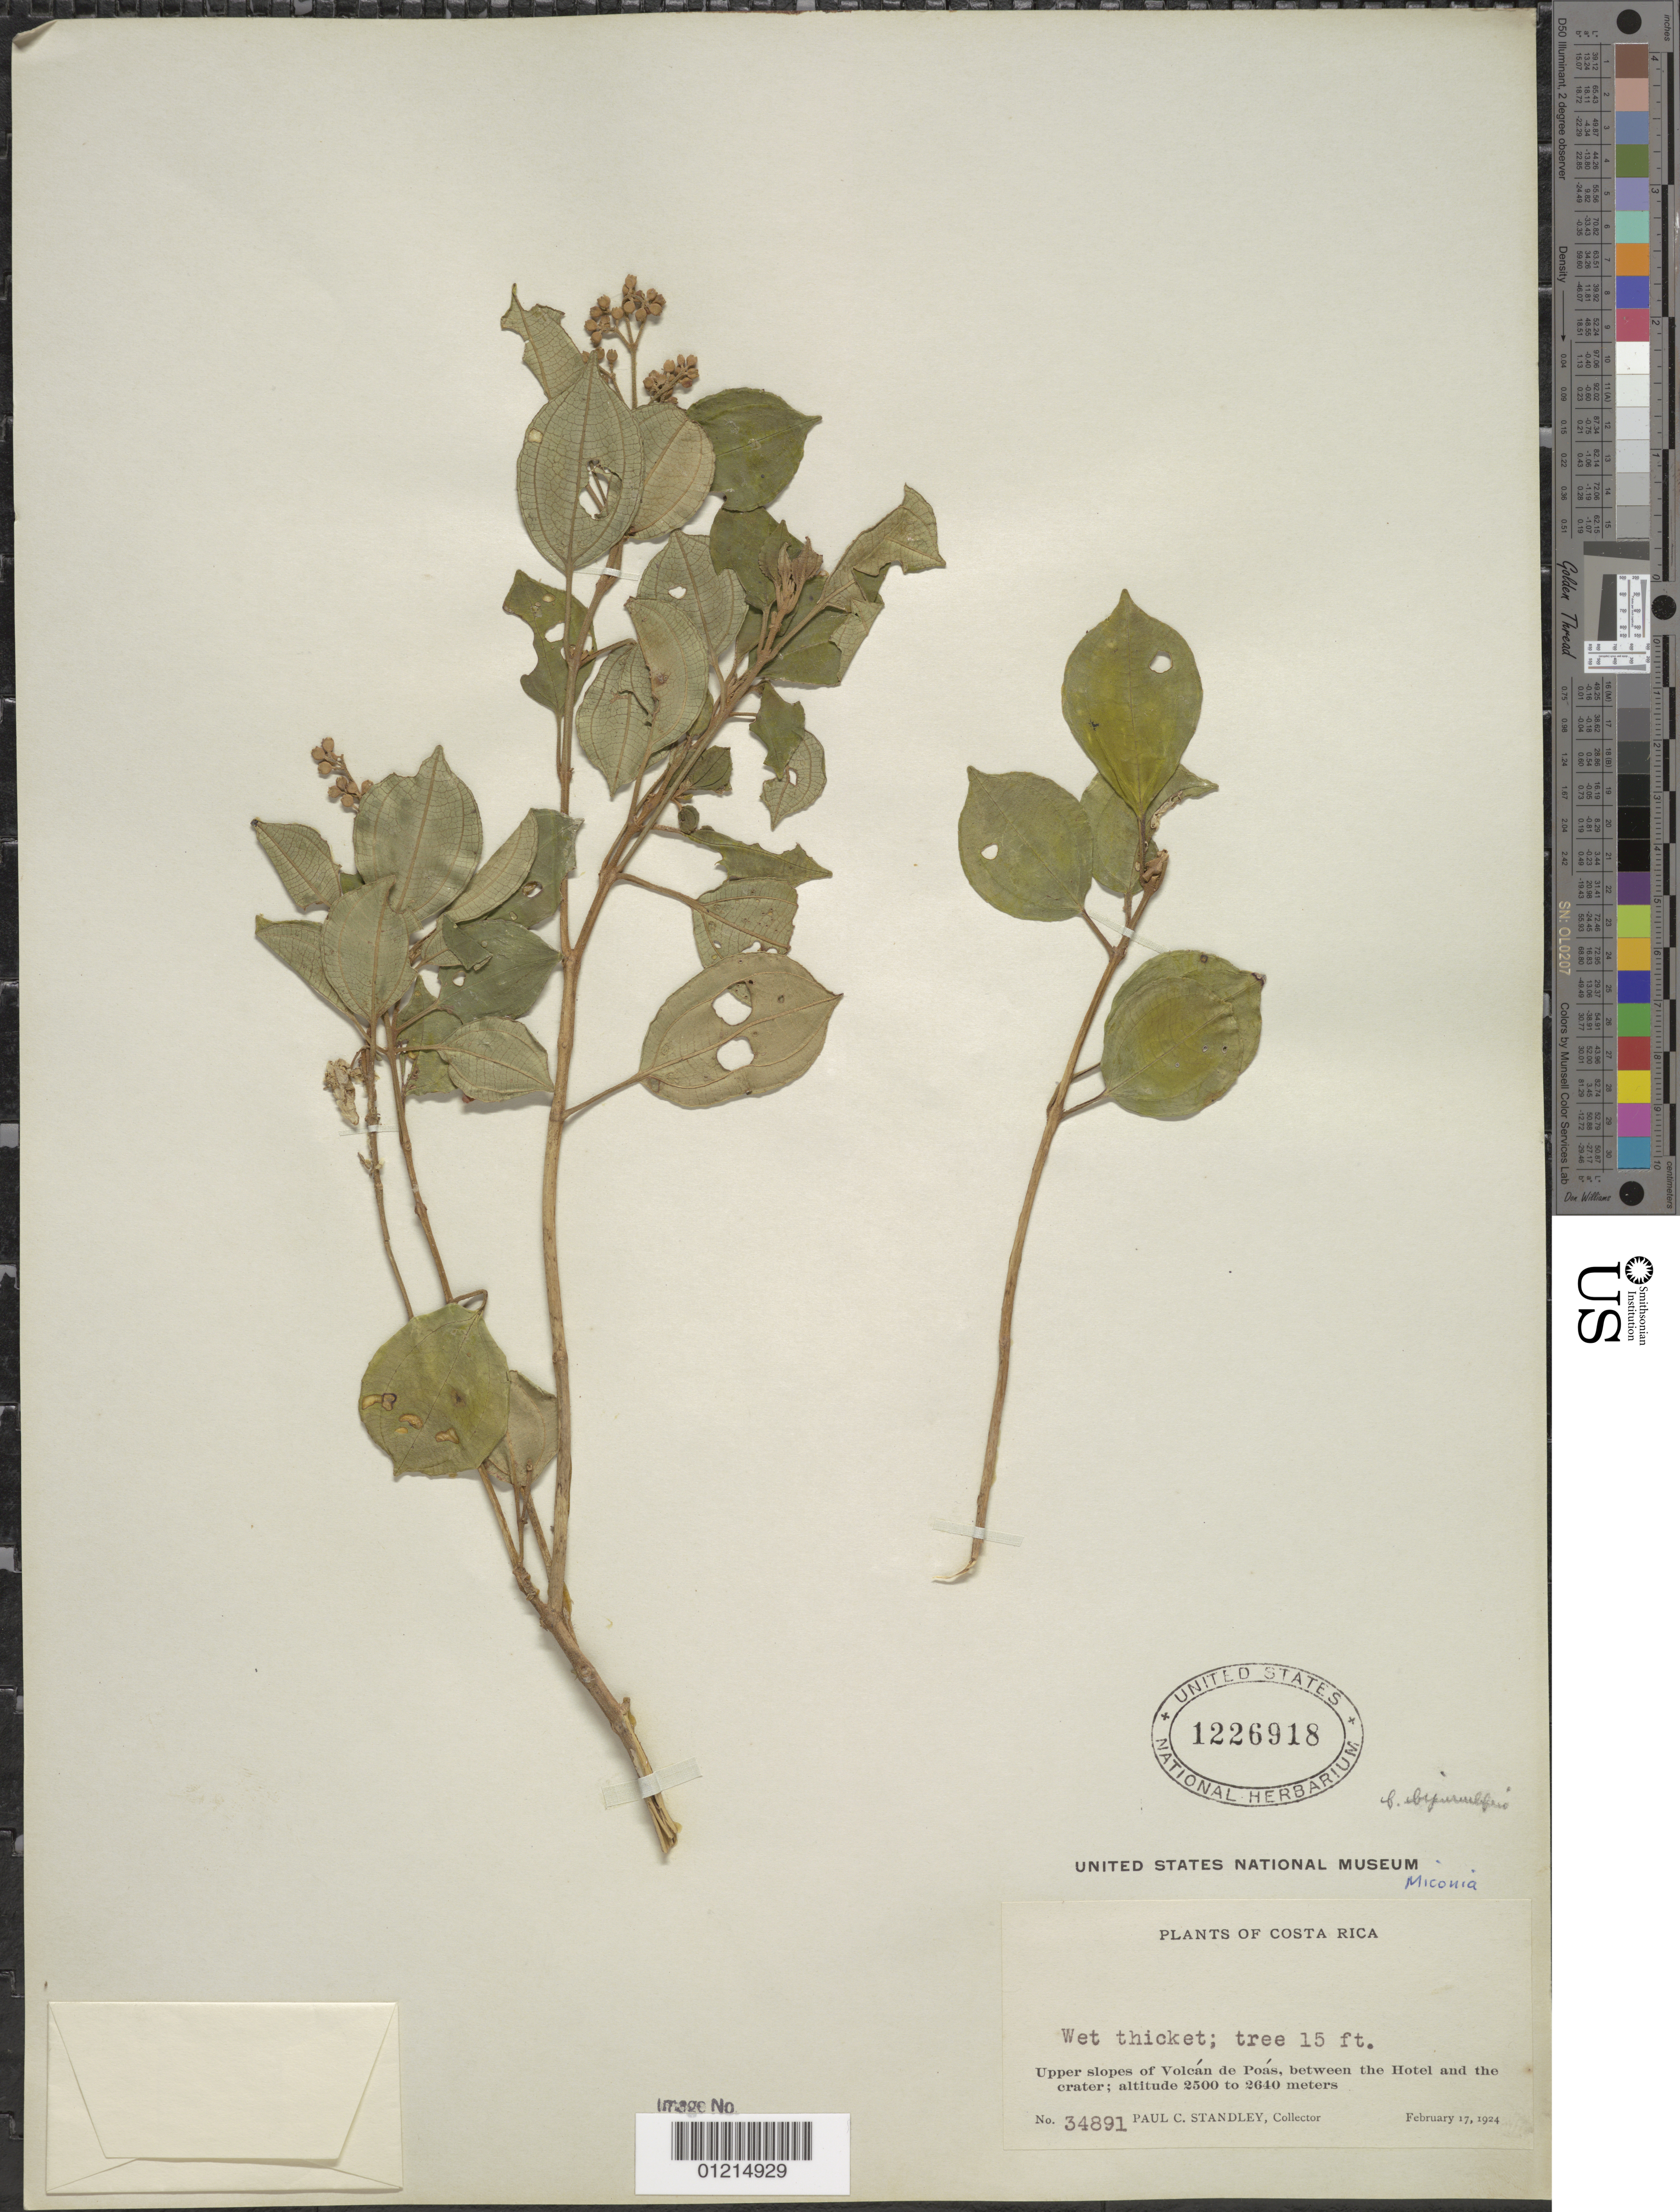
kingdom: Plantae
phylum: Tracheophyta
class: Magnoliopsida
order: Myrtales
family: Melastomataceae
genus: Miconia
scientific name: Miconia biperulifera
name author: Cogn. in A. DC.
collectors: P. C. Standley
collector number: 34891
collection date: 1924-02-17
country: Costa Rica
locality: Upper slopes of Volcan de Poas, between the Hotel and the crater.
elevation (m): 2500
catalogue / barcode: US 1226918